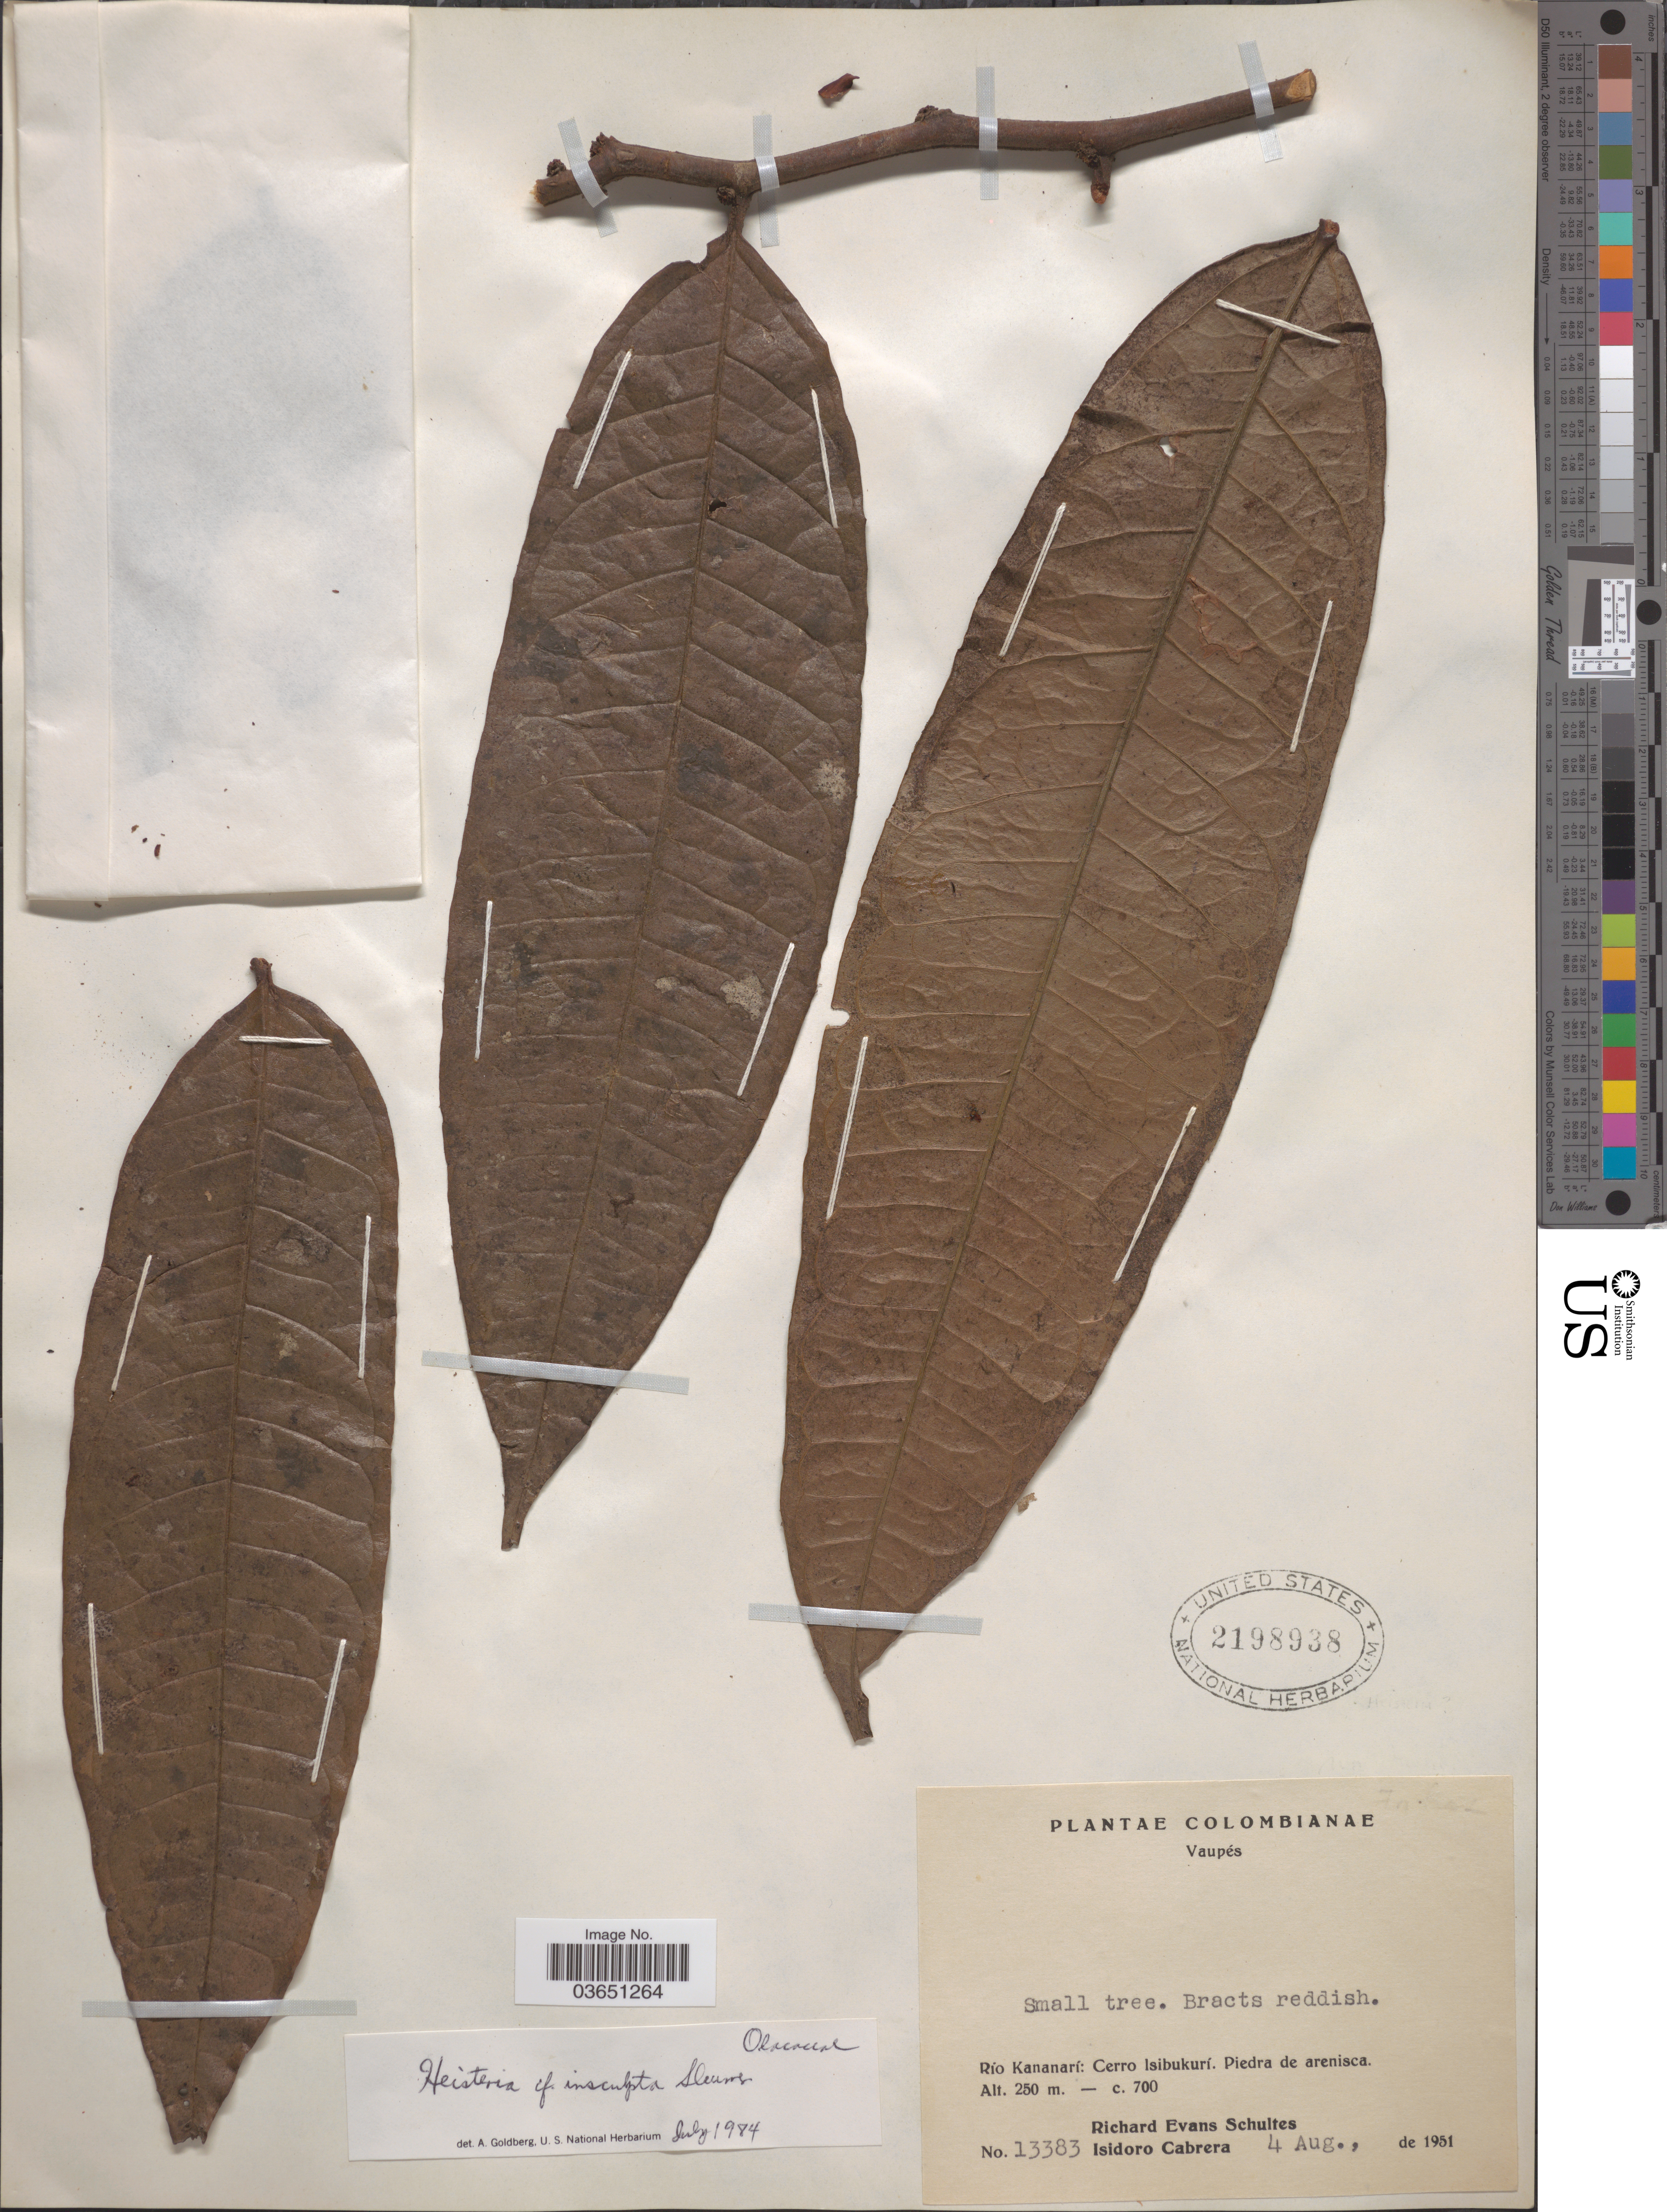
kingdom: Plantae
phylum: Tracheophyta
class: Magnoliopsida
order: Santalales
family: Erythropalaceae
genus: Heisteria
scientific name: Heisteria insculpta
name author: Sleumer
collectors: R. E. Schultes & I. Cabrera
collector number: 13383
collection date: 1951-08-04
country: Colombia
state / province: Vaupés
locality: Río Kananarí: Cerro Isibukurí. Piedra de arenisca.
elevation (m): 250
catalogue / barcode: US 2198938